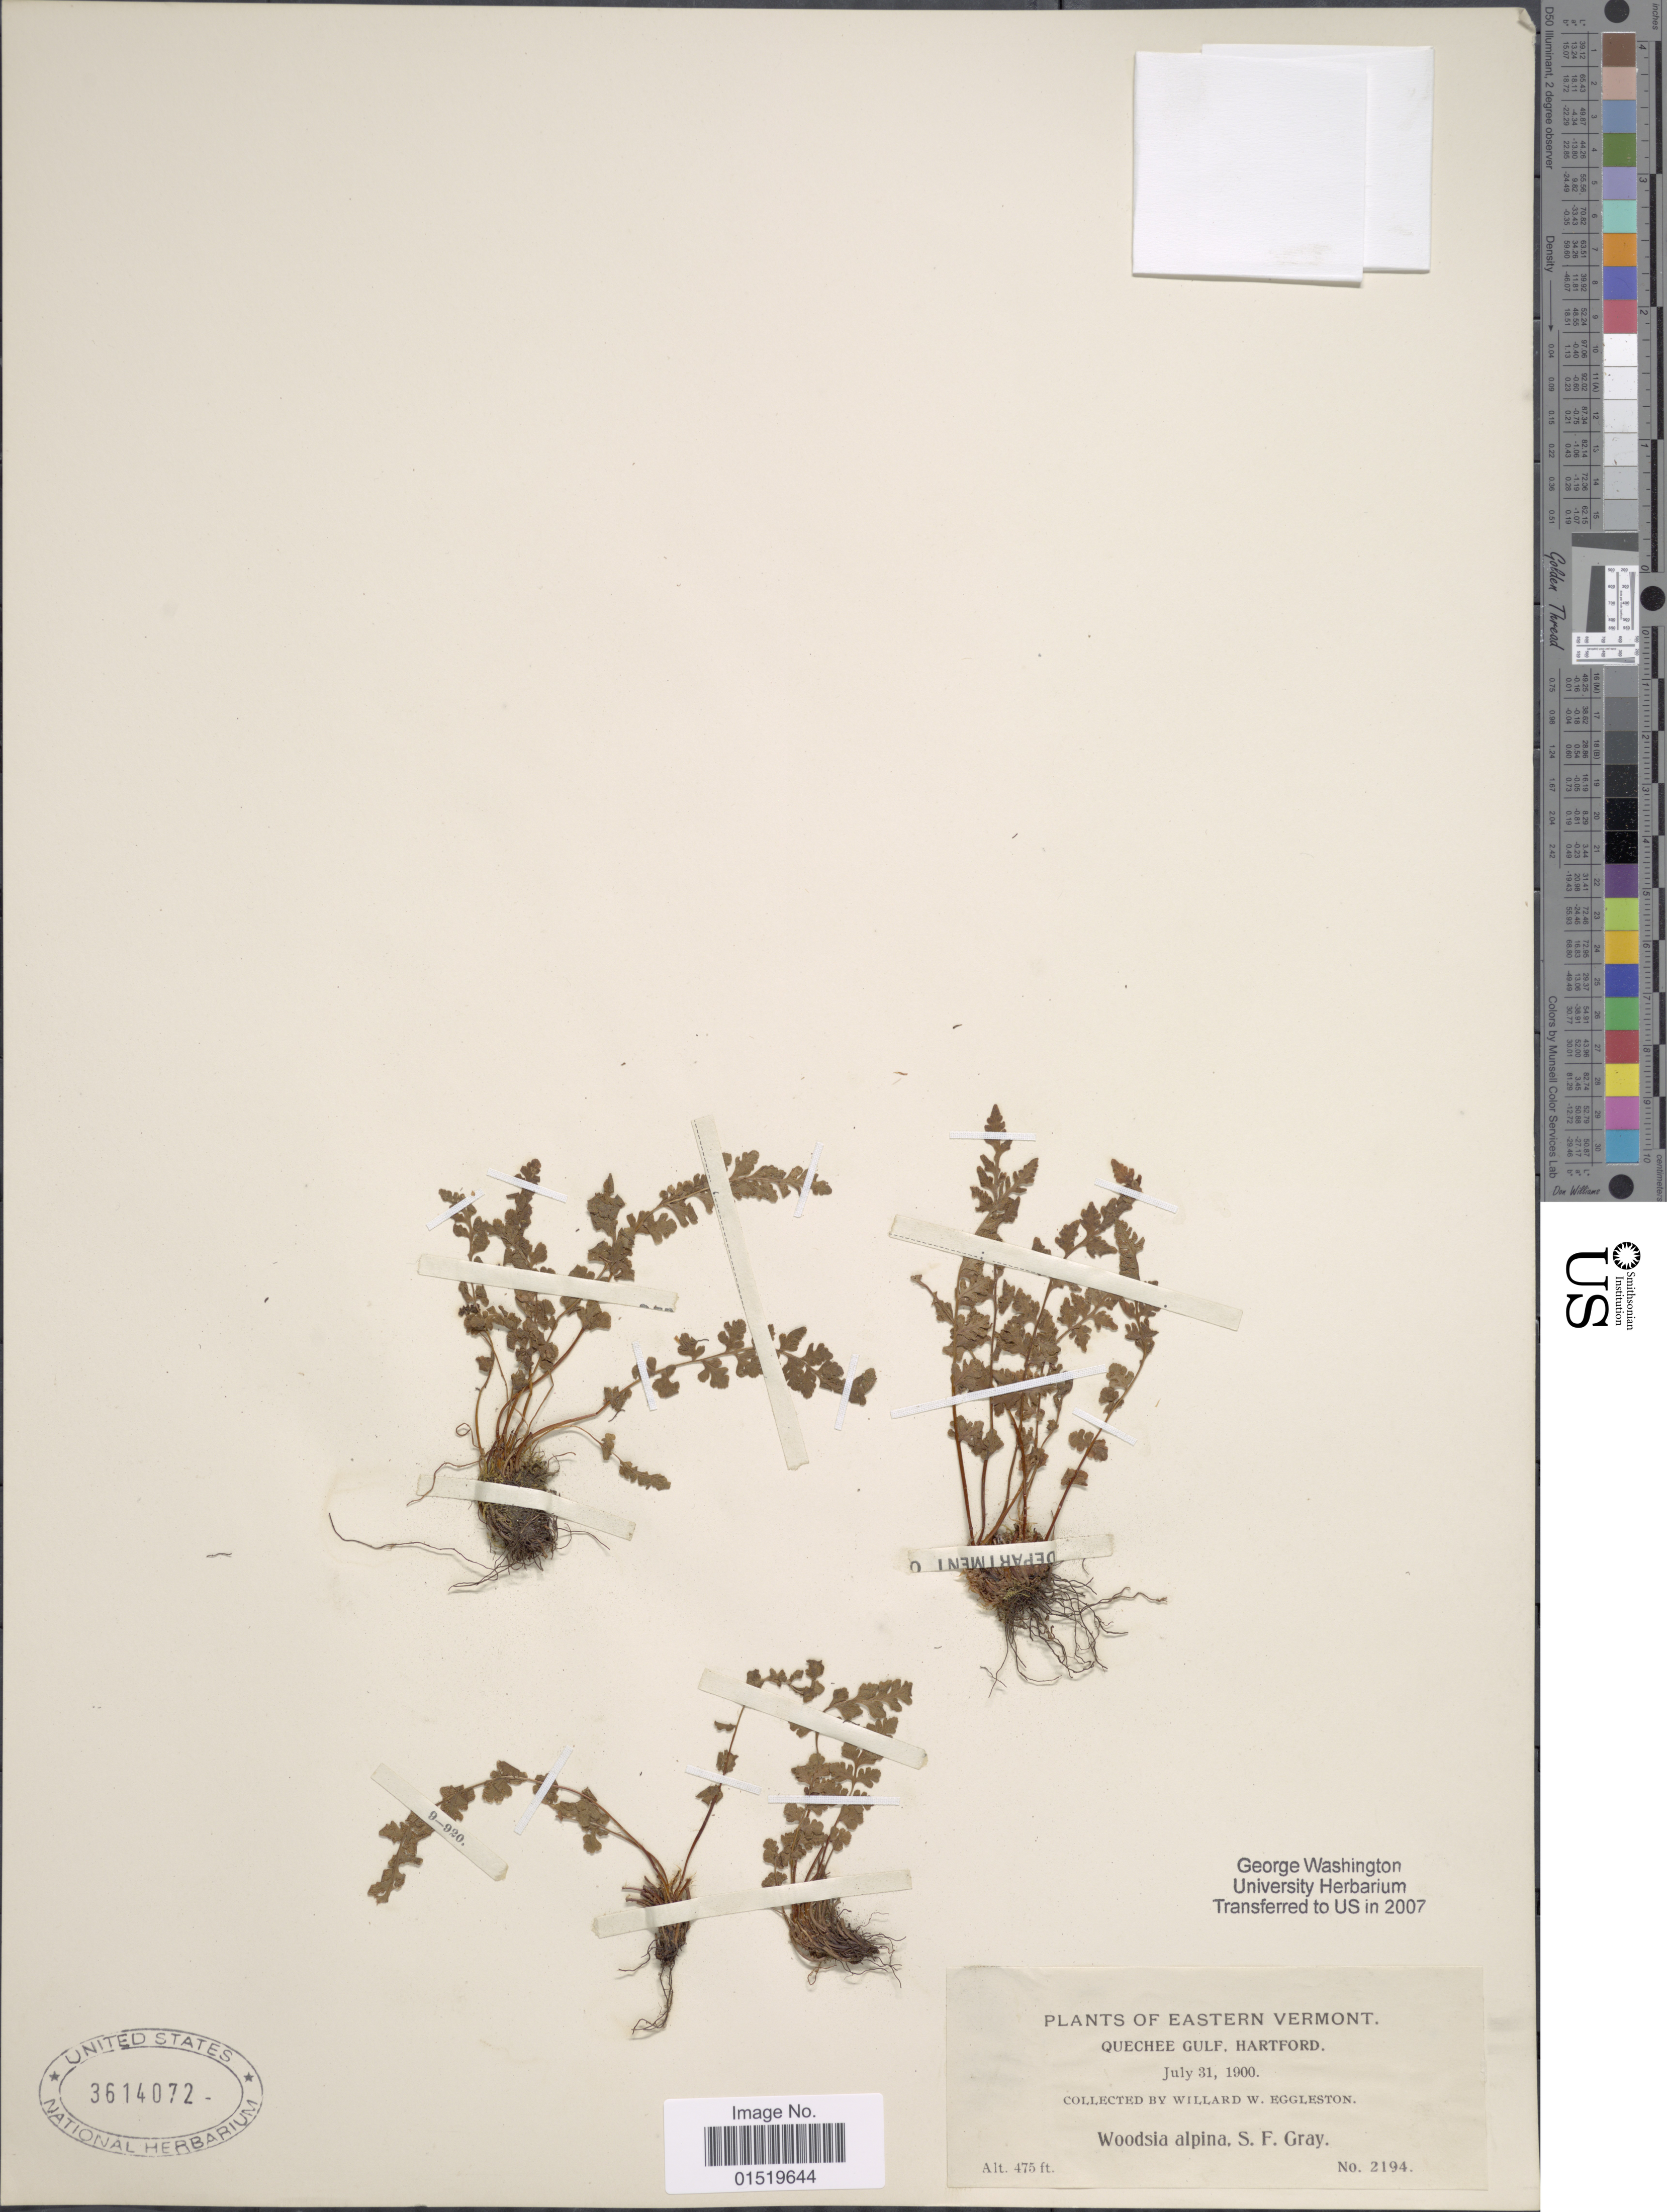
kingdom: Plantae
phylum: Tracheophyta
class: Polypodiopsida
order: Polypodiales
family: Woodsiaceae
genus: Woodsia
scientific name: Woodsia alpina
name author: (Bolton) S.F. Gray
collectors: W. W. Eggleston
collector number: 2194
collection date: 1900-07-31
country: United States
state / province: Vermont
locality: Eastern Vermont, Quechee Gulf, harford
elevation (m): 145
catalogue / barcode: US 3614072